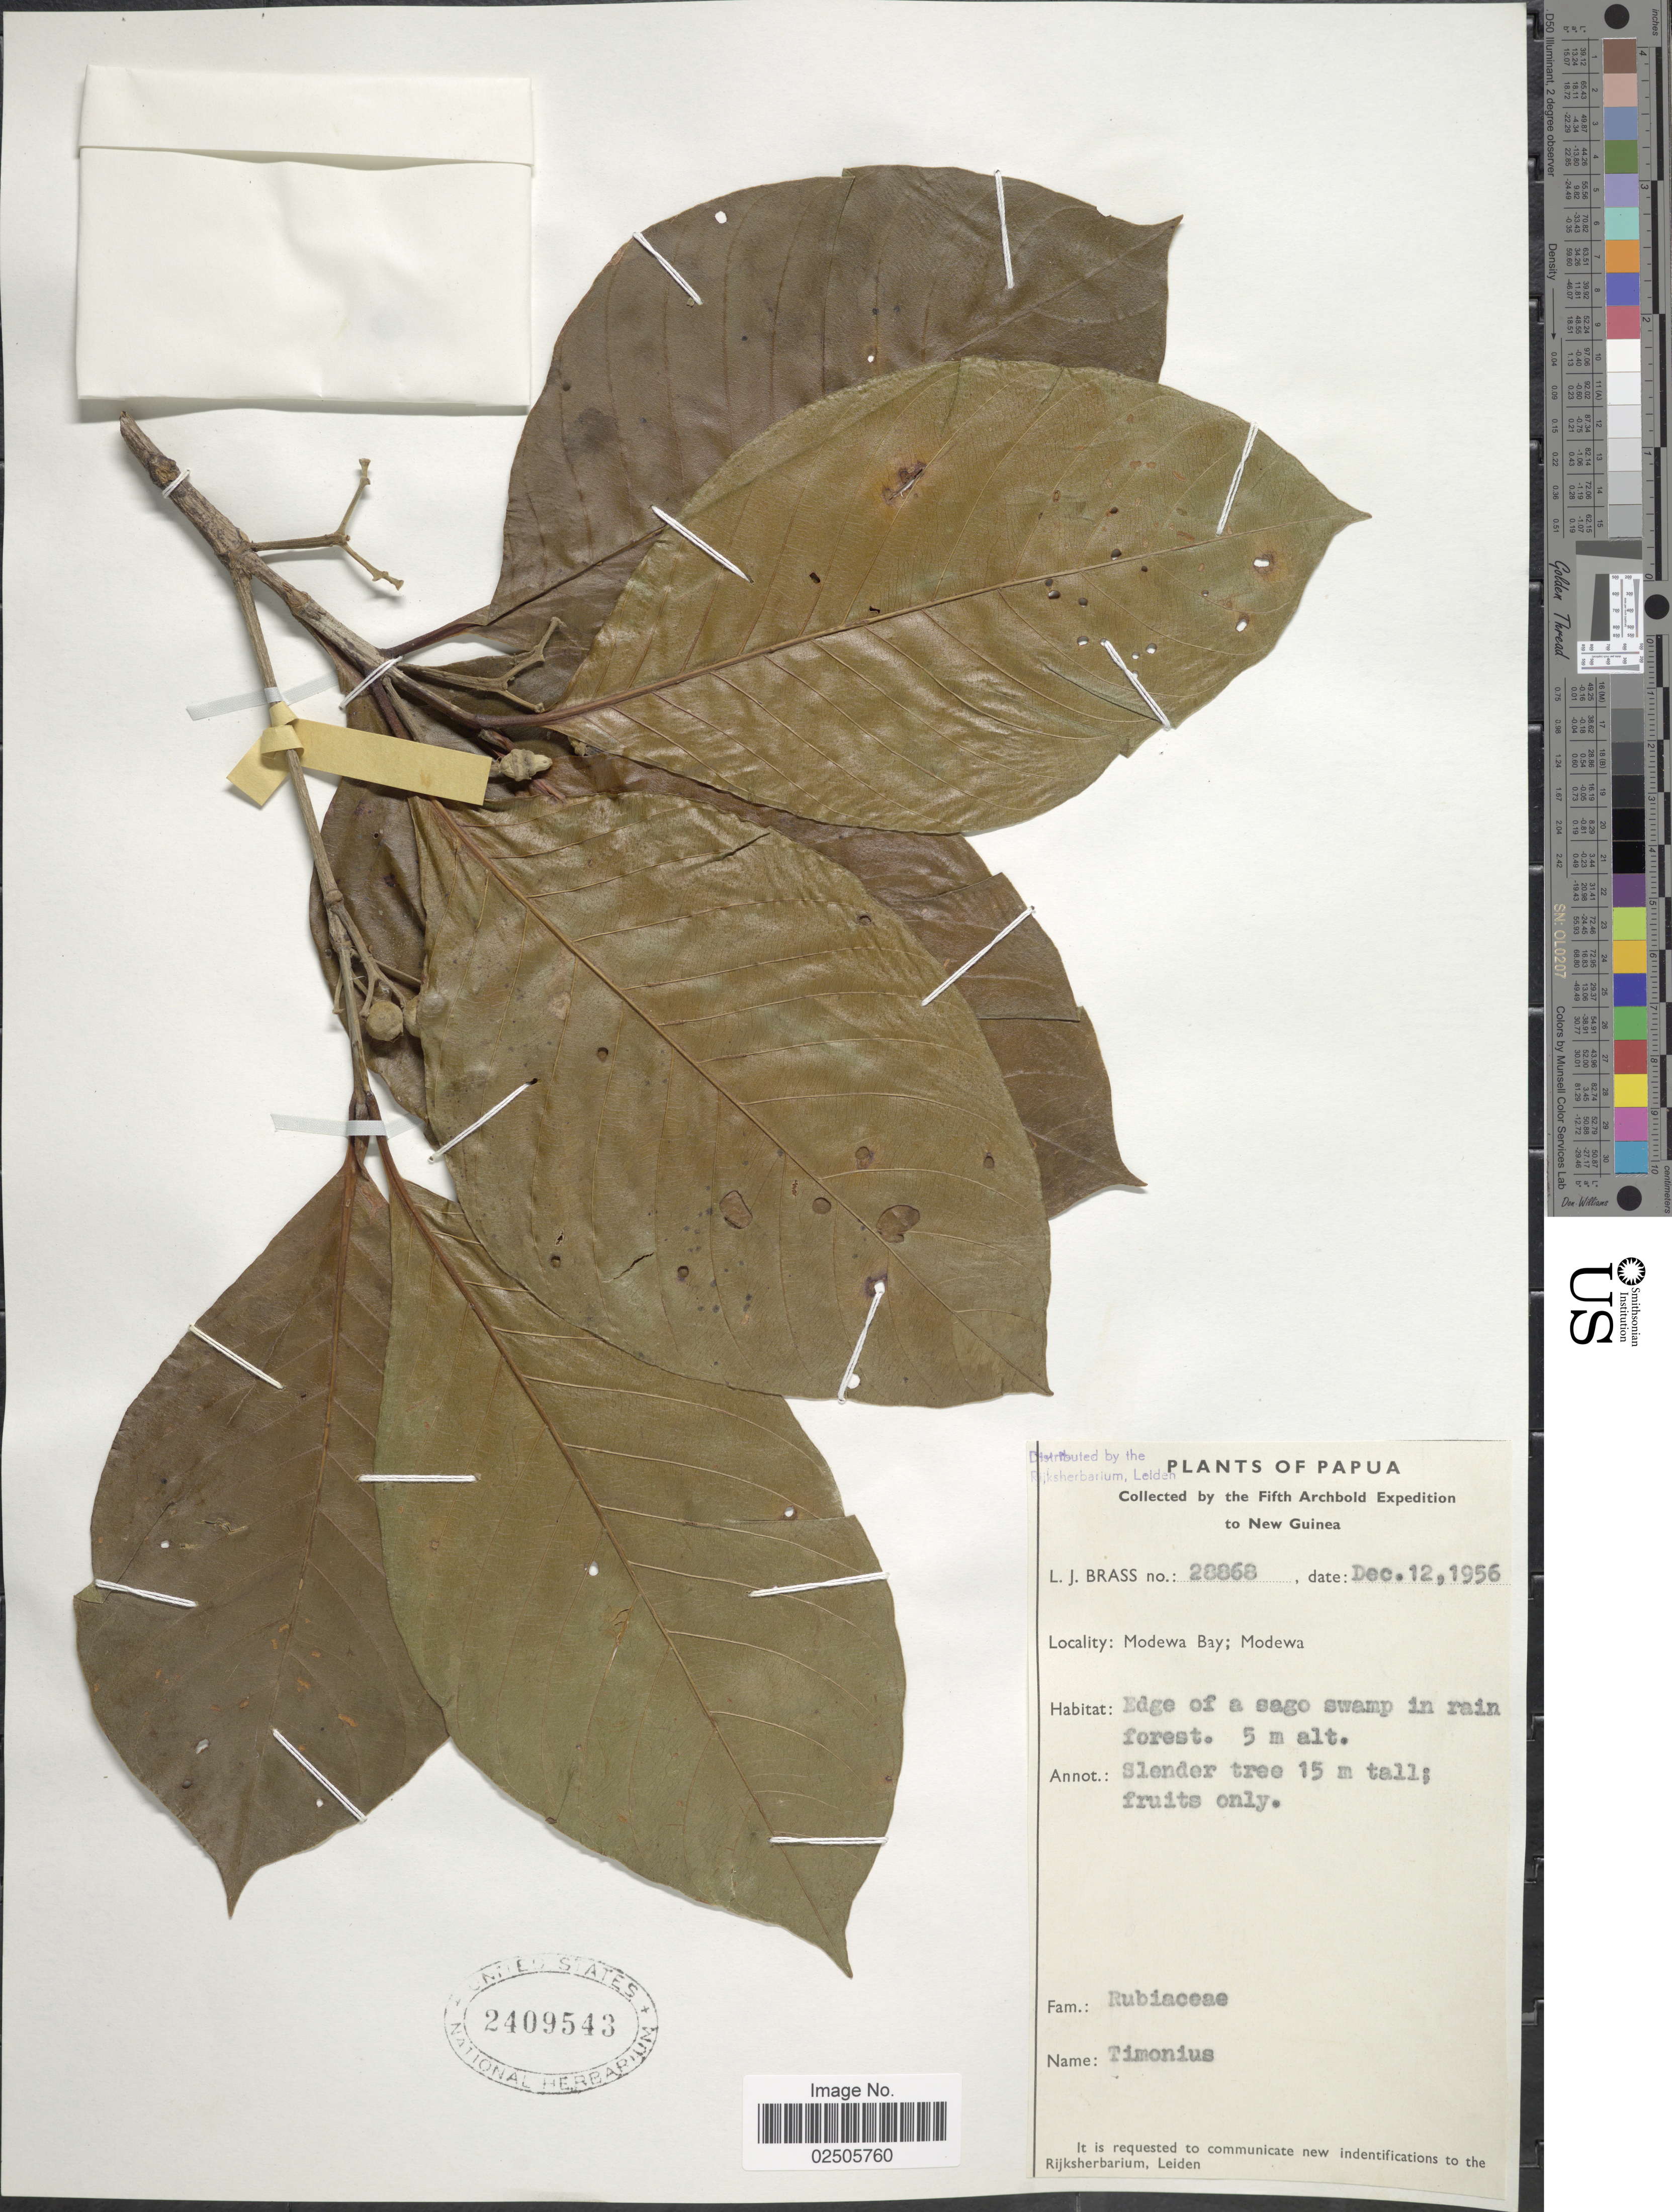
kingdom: Plantae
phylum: Tracheophyta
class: Magnoliopsida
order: Gentianales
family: Rubiaceae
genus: Timonius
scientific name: Timonius sp.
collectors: L. J. Brass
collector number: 28868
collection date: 1956-12-12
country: Papua New Guinea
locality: New Guinea, Modewa Bay; Modewa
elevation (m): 5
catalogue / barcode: US 2409543